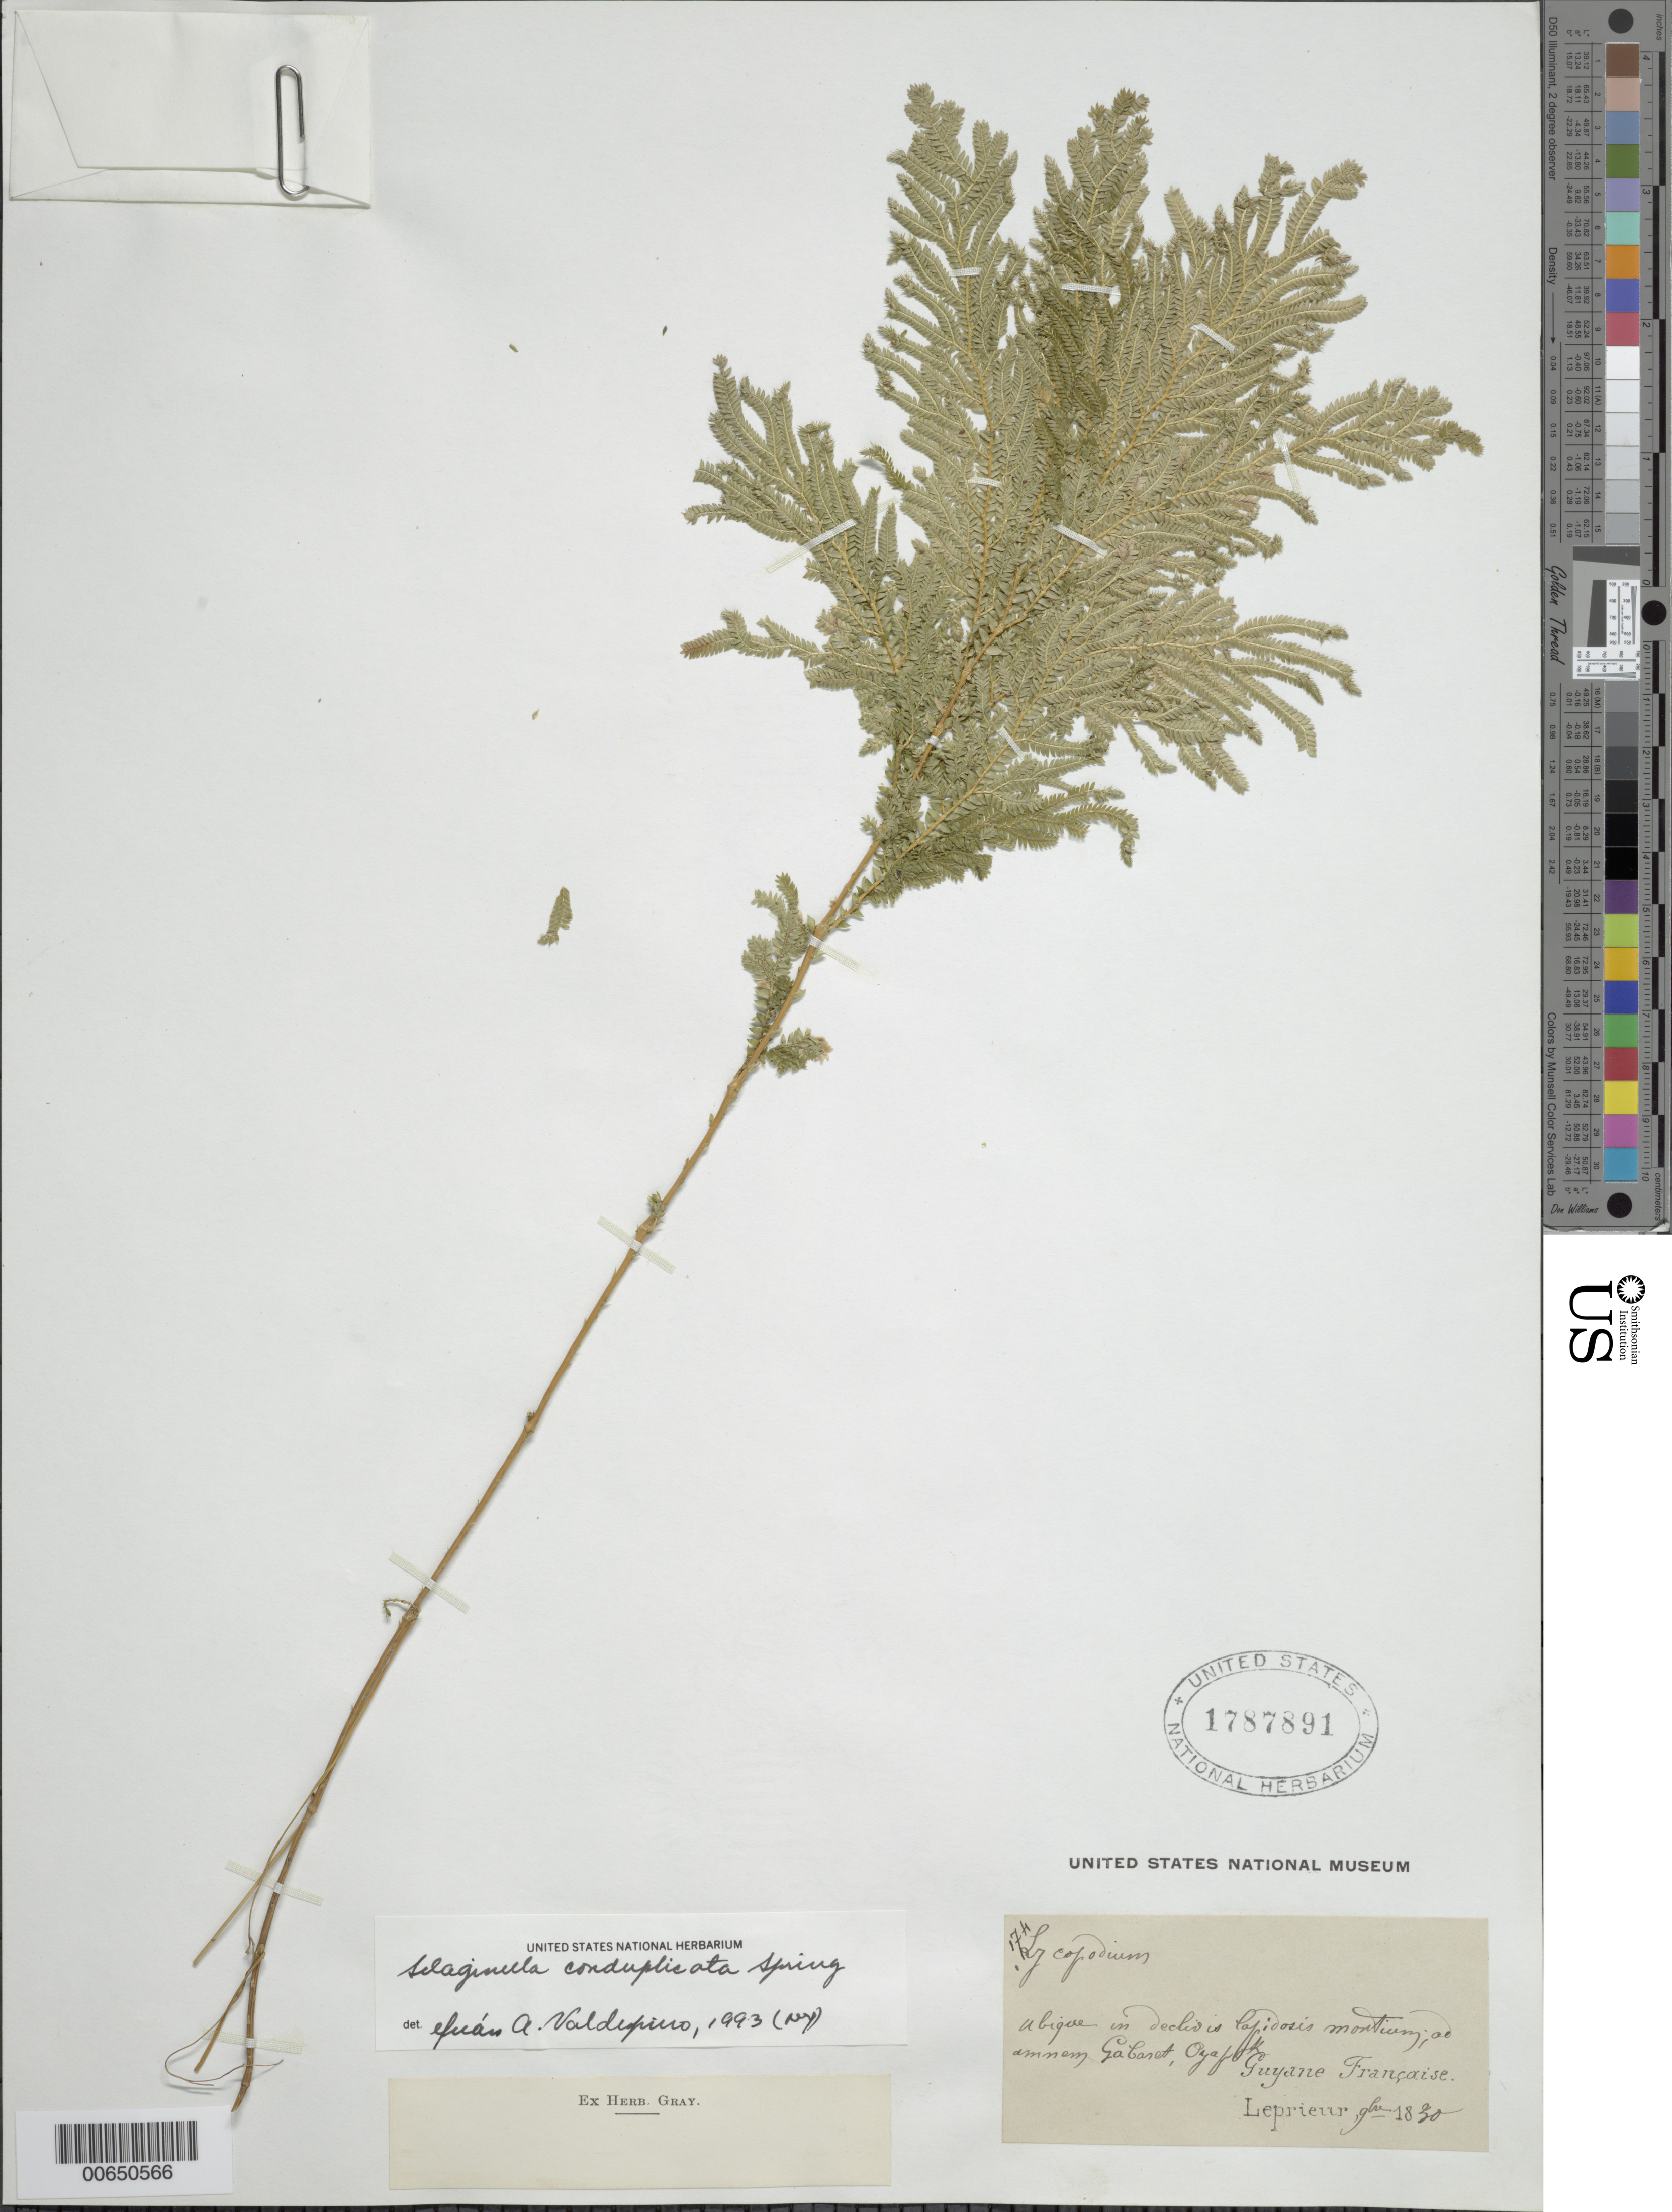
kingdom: Plantae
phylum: Tracheophyta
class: Lycopodiopsida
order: Selaginellales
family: Selaginellaceae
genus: Selaginella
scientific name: Selaginella conduplicata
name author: Spring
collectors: F. M. R. Leprieur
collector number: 174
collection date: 1830-11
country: French Guiana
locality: Ubique in declivis lapidosis montium; ad amnem Gabaret, Ozopok. Guyane Francaise [interpreted]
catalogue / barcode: US 1787891